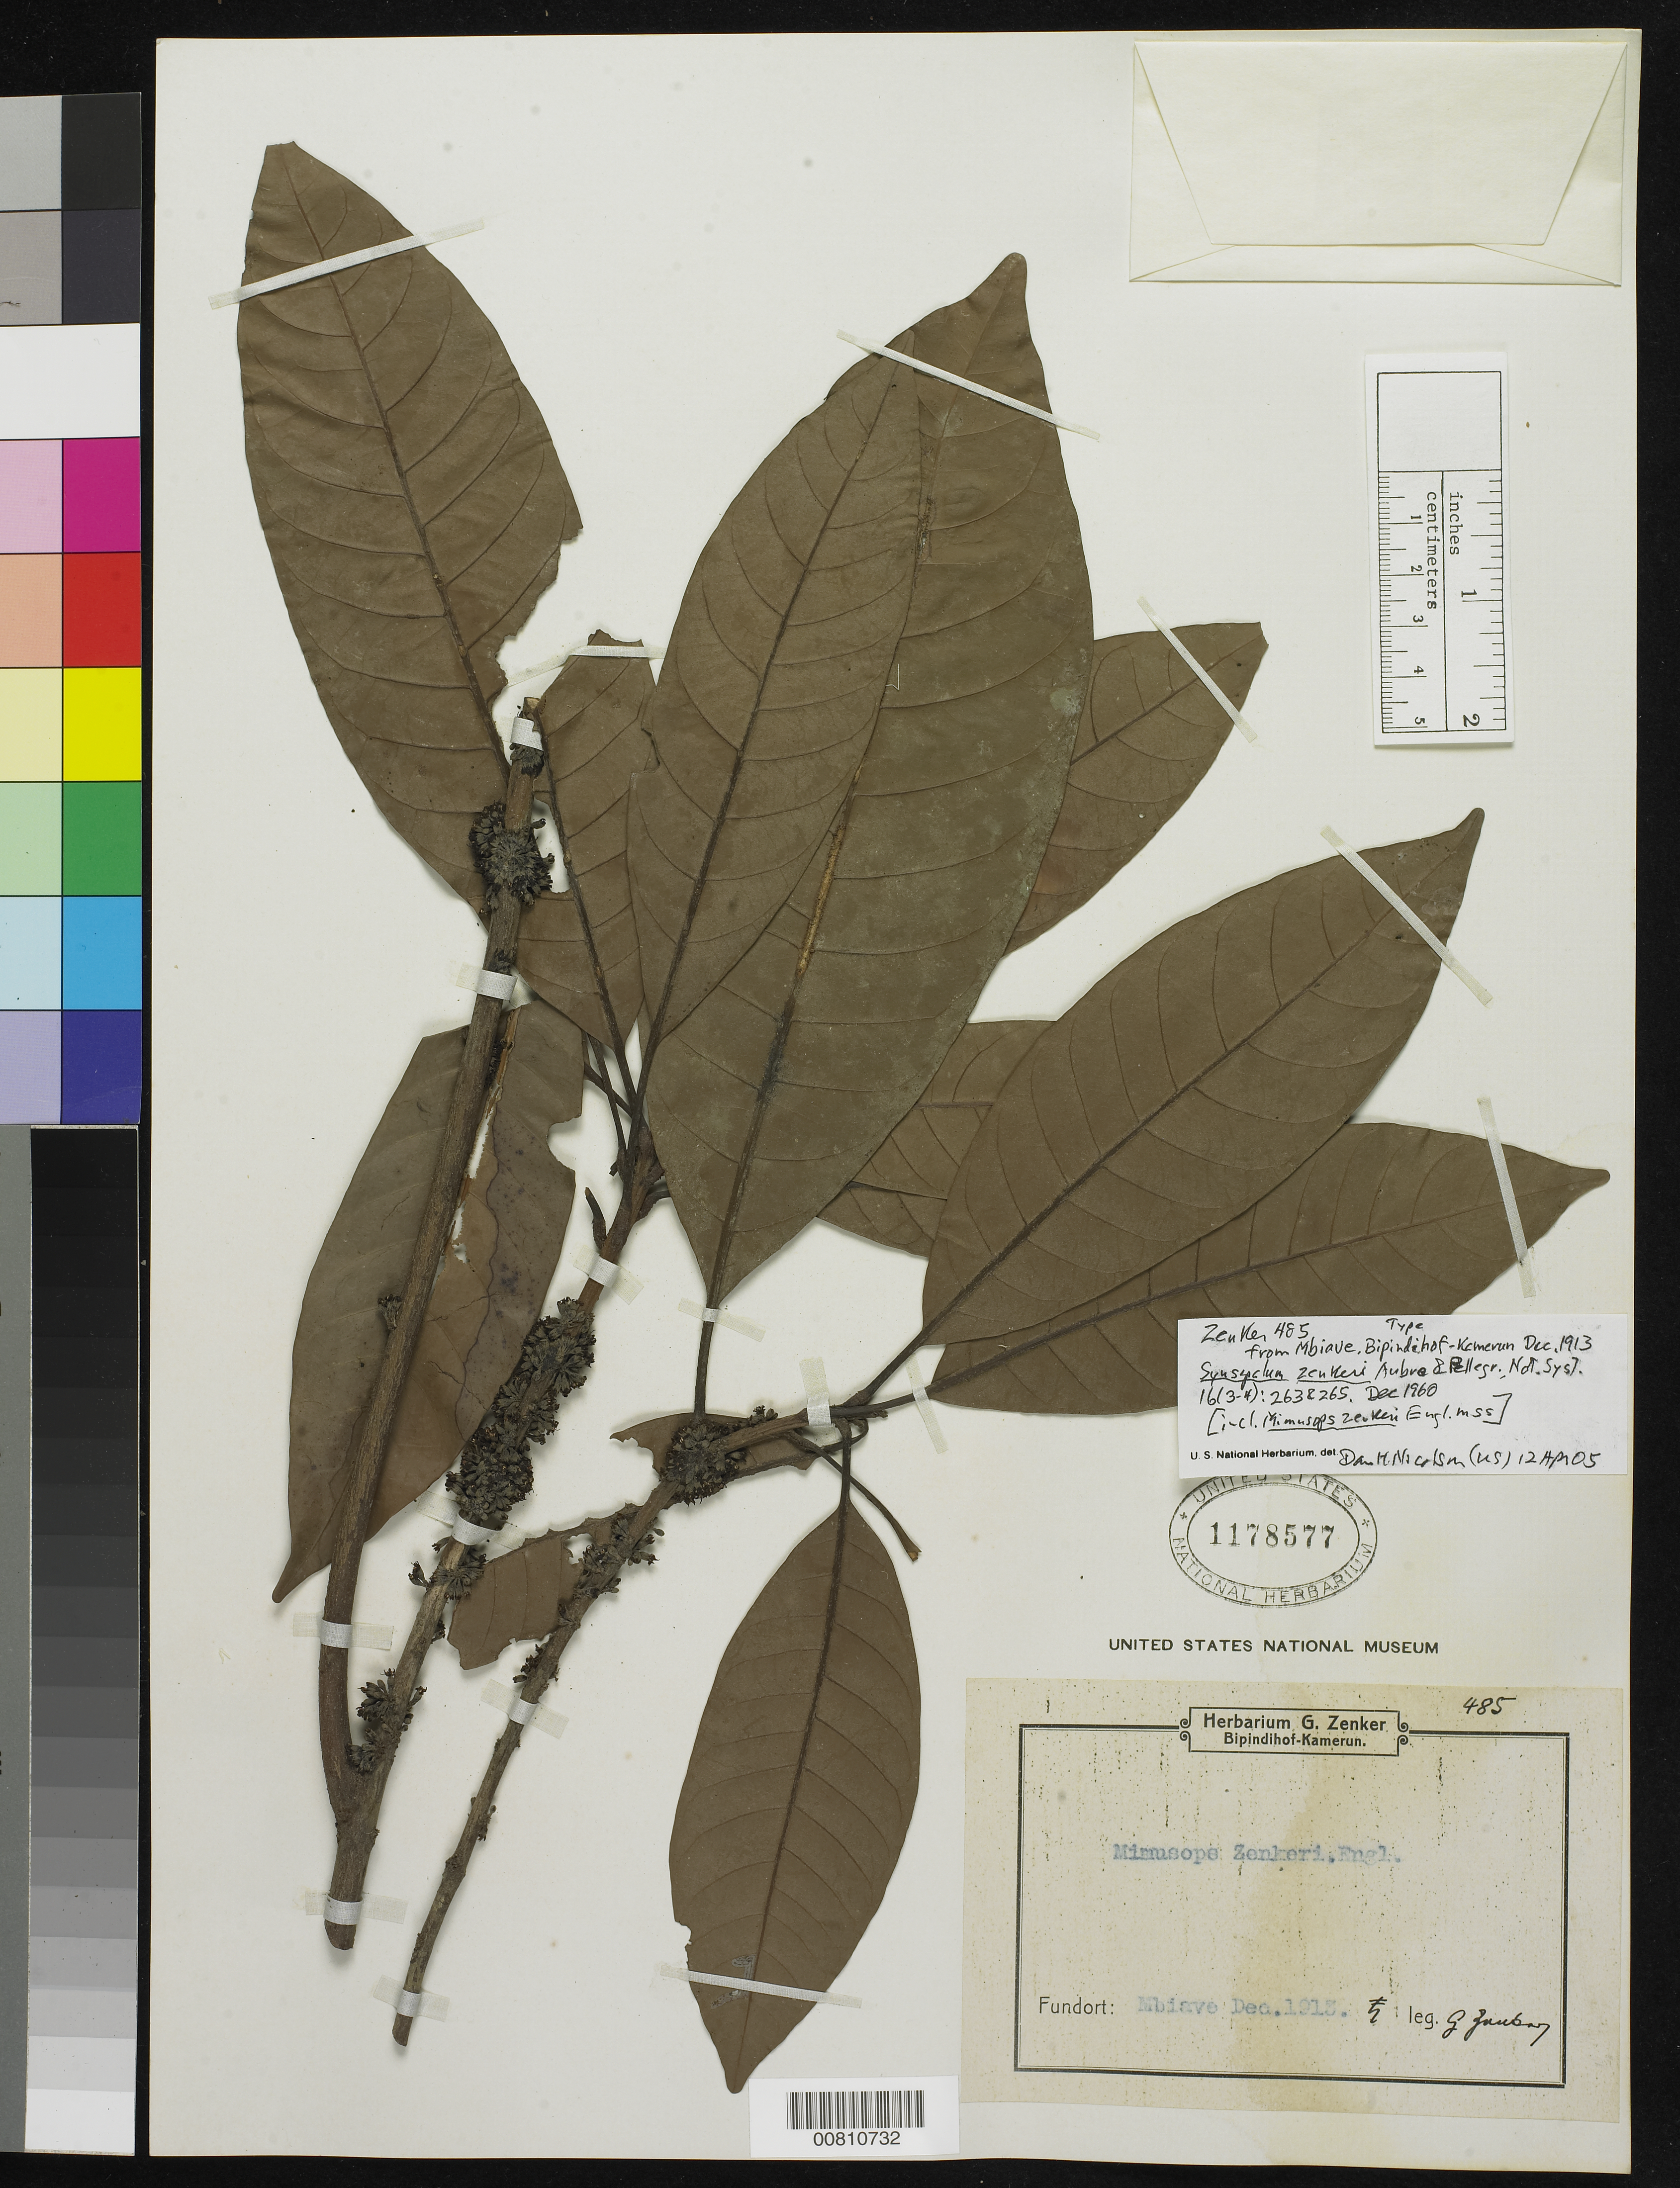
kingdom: Plantae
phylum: Tracheophyta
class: Magnoliopsida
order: Ericales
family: Sapotaceae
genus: Synsepalum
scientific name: Synsepalum zenkeri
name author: Aubrév. & Pellegr.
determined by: Nicolson, Dan H.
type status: Isotype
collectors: G. A. Zenker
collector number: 485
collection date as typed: Dec 1913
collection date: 1913-12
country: Cameroon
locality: Mbiave.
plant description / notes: Additional US isotype sent to B.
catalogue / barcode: US 1178577